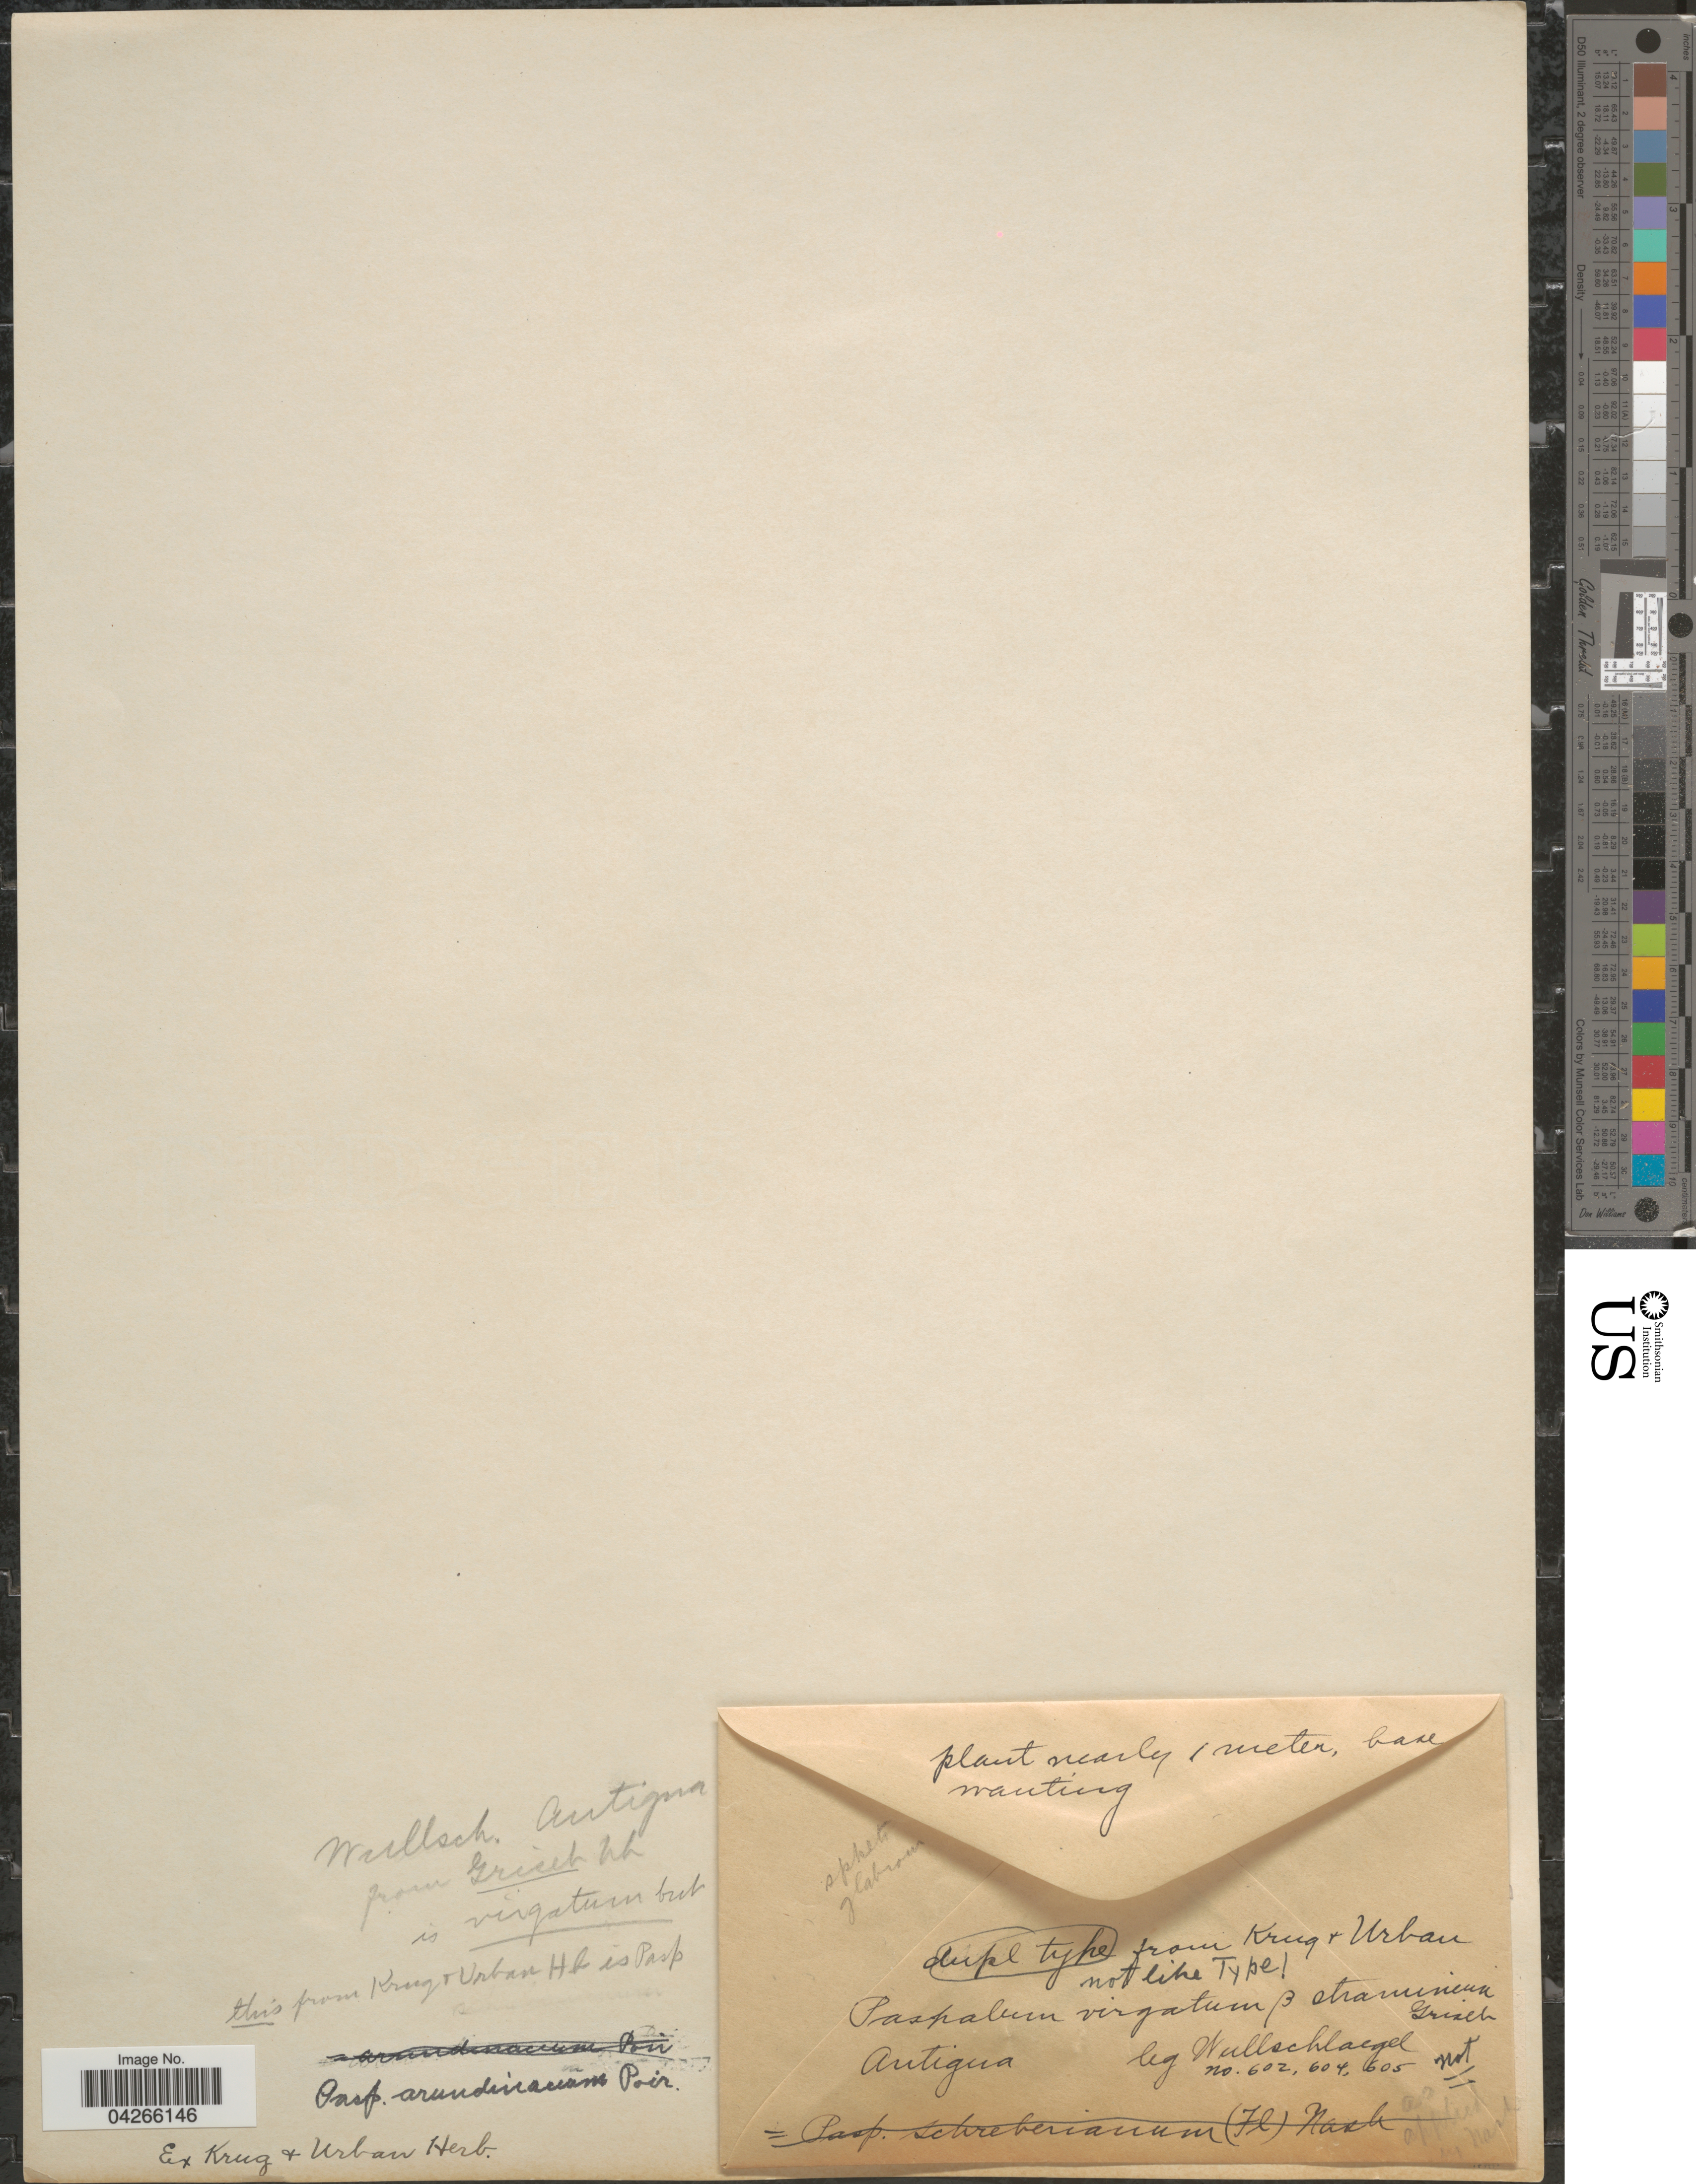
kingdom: Plantae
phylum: Tracheophyta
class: Liliopsida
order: Poales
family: Poaceae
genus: Paspalum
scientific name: Paspalum arundinaceum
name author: Poir.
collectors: Wullschlägel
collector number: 602/604/605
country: Antigua and Barbuda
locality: Antigua.